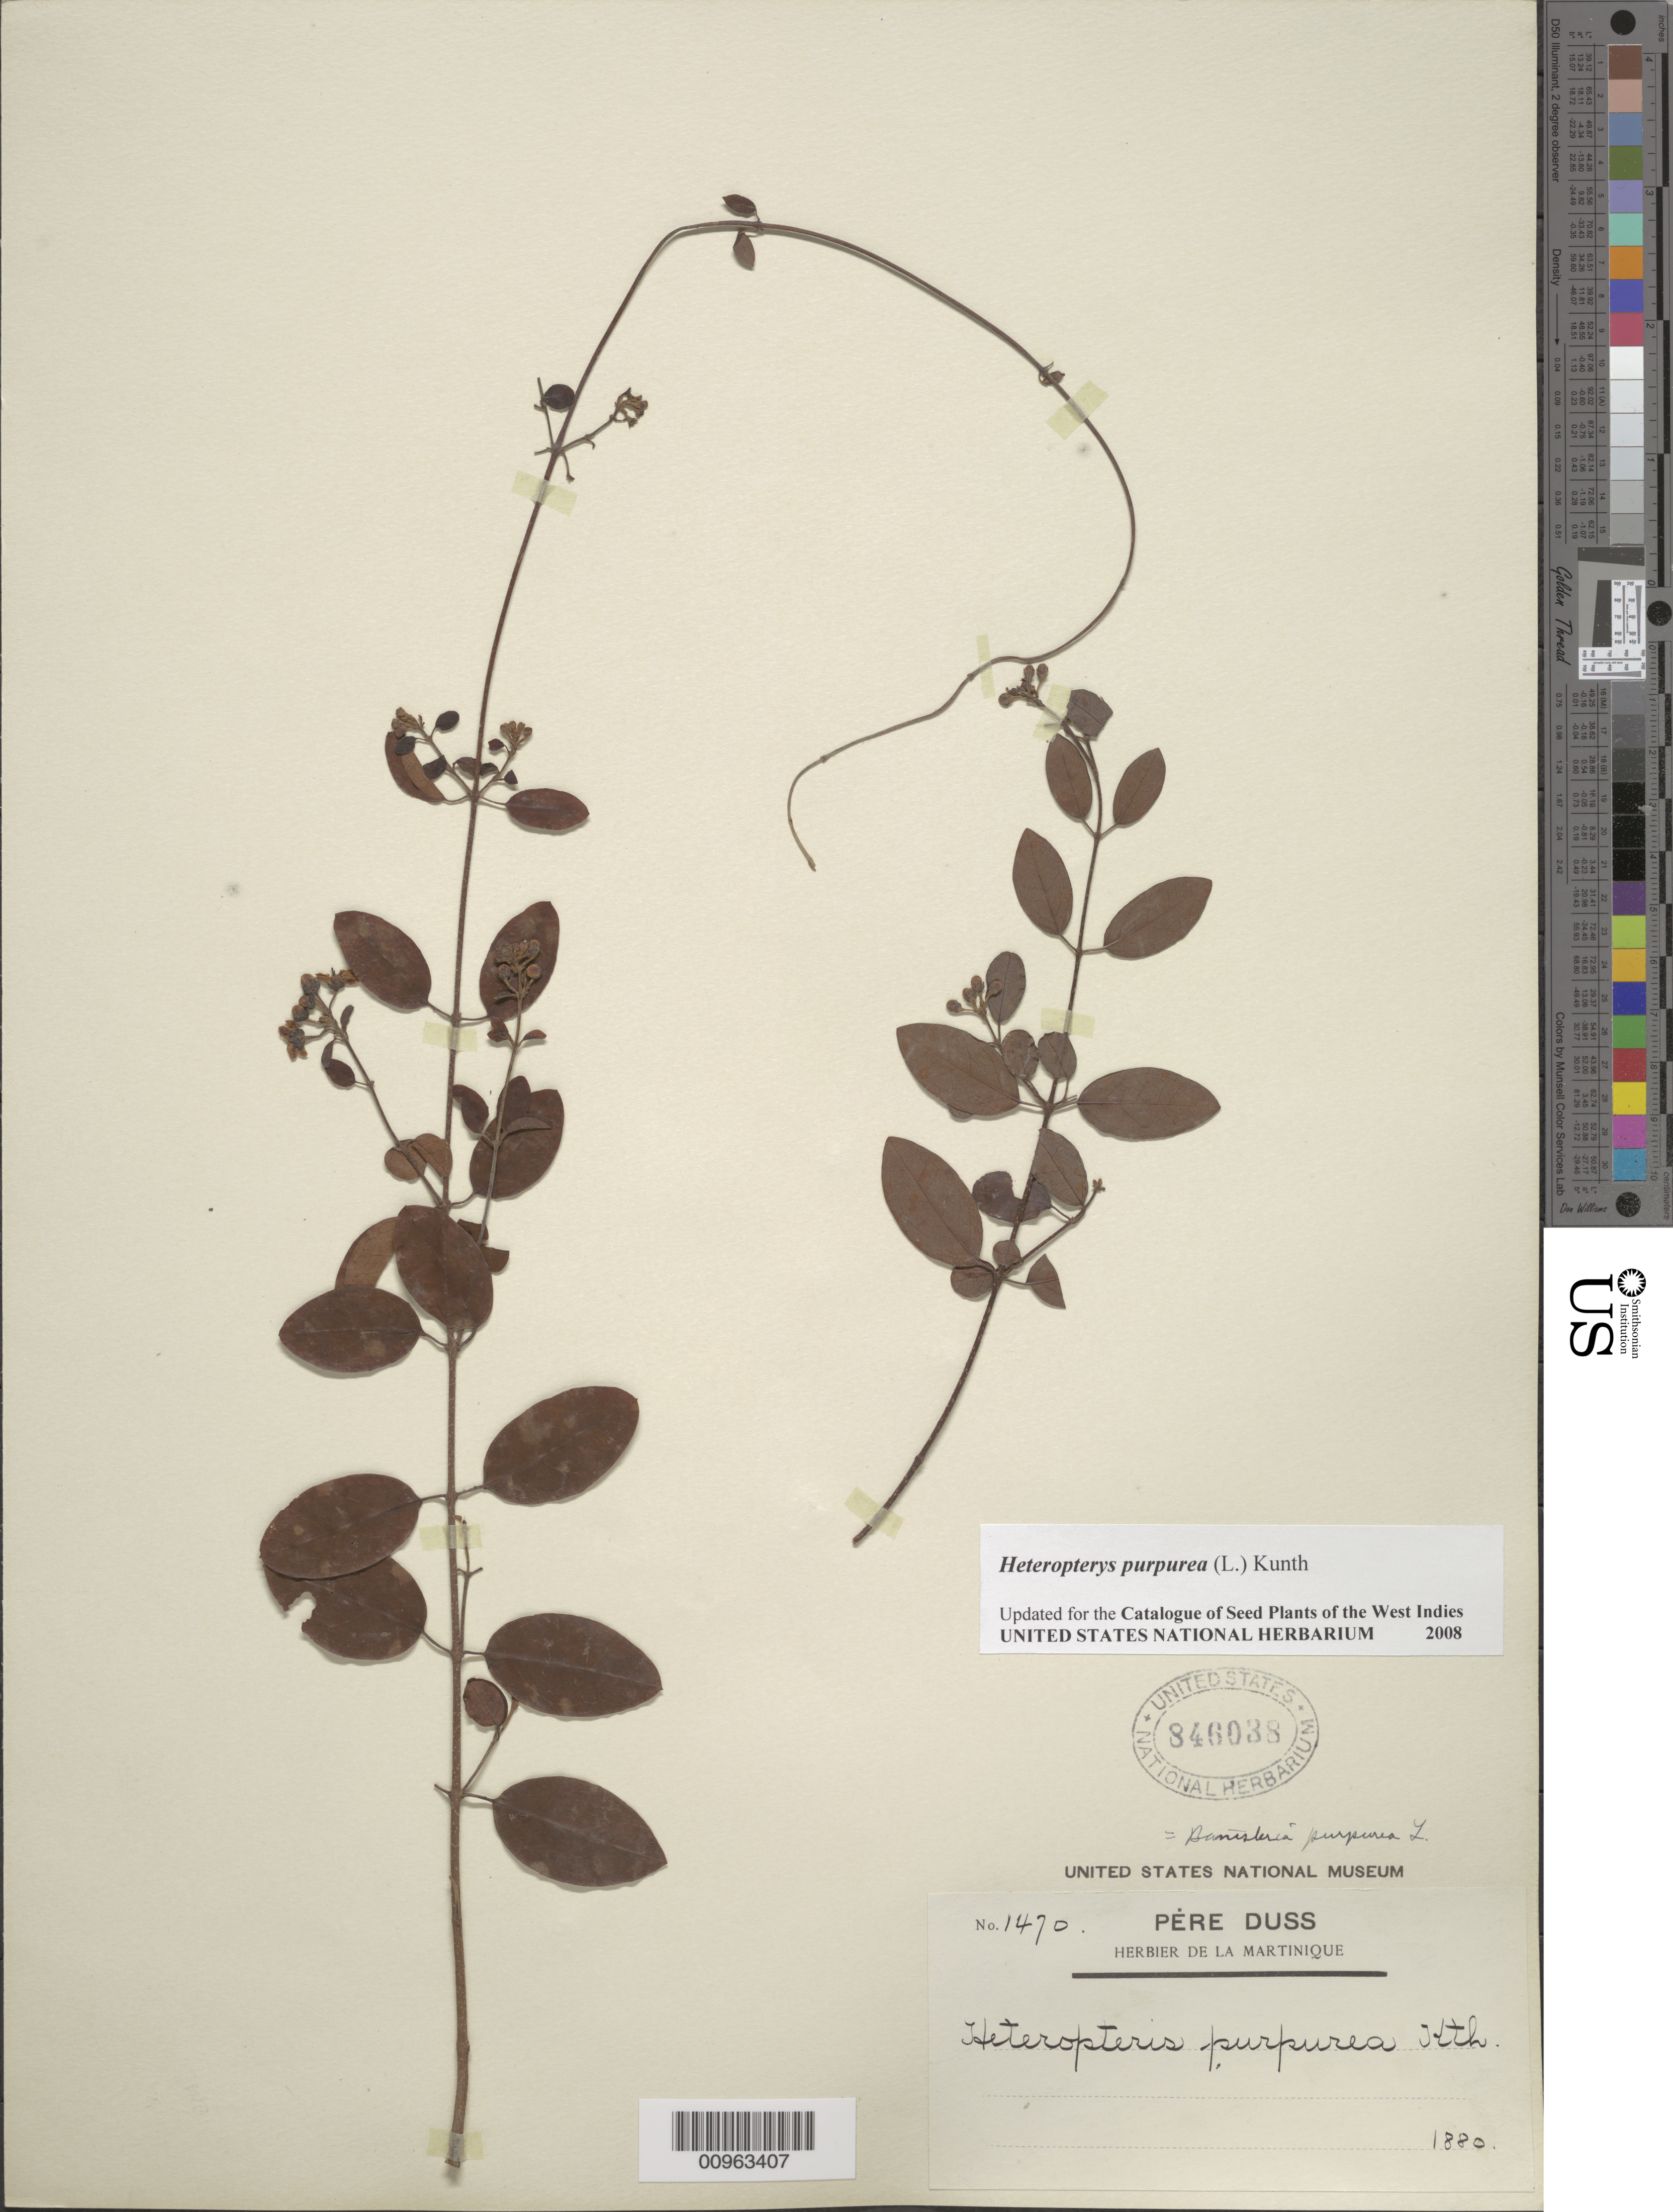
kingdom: Plantae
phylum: Tracheophyta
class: Magnoliopsida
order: Malpighiales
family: Malpighiaceae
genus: Heteropterys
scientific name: Heteropterys purpurea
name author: (L.) Kunth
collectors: Père Duss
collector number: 1470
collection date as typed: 1880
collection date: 1880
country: Martinique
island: Martinique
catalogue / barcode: US 846038